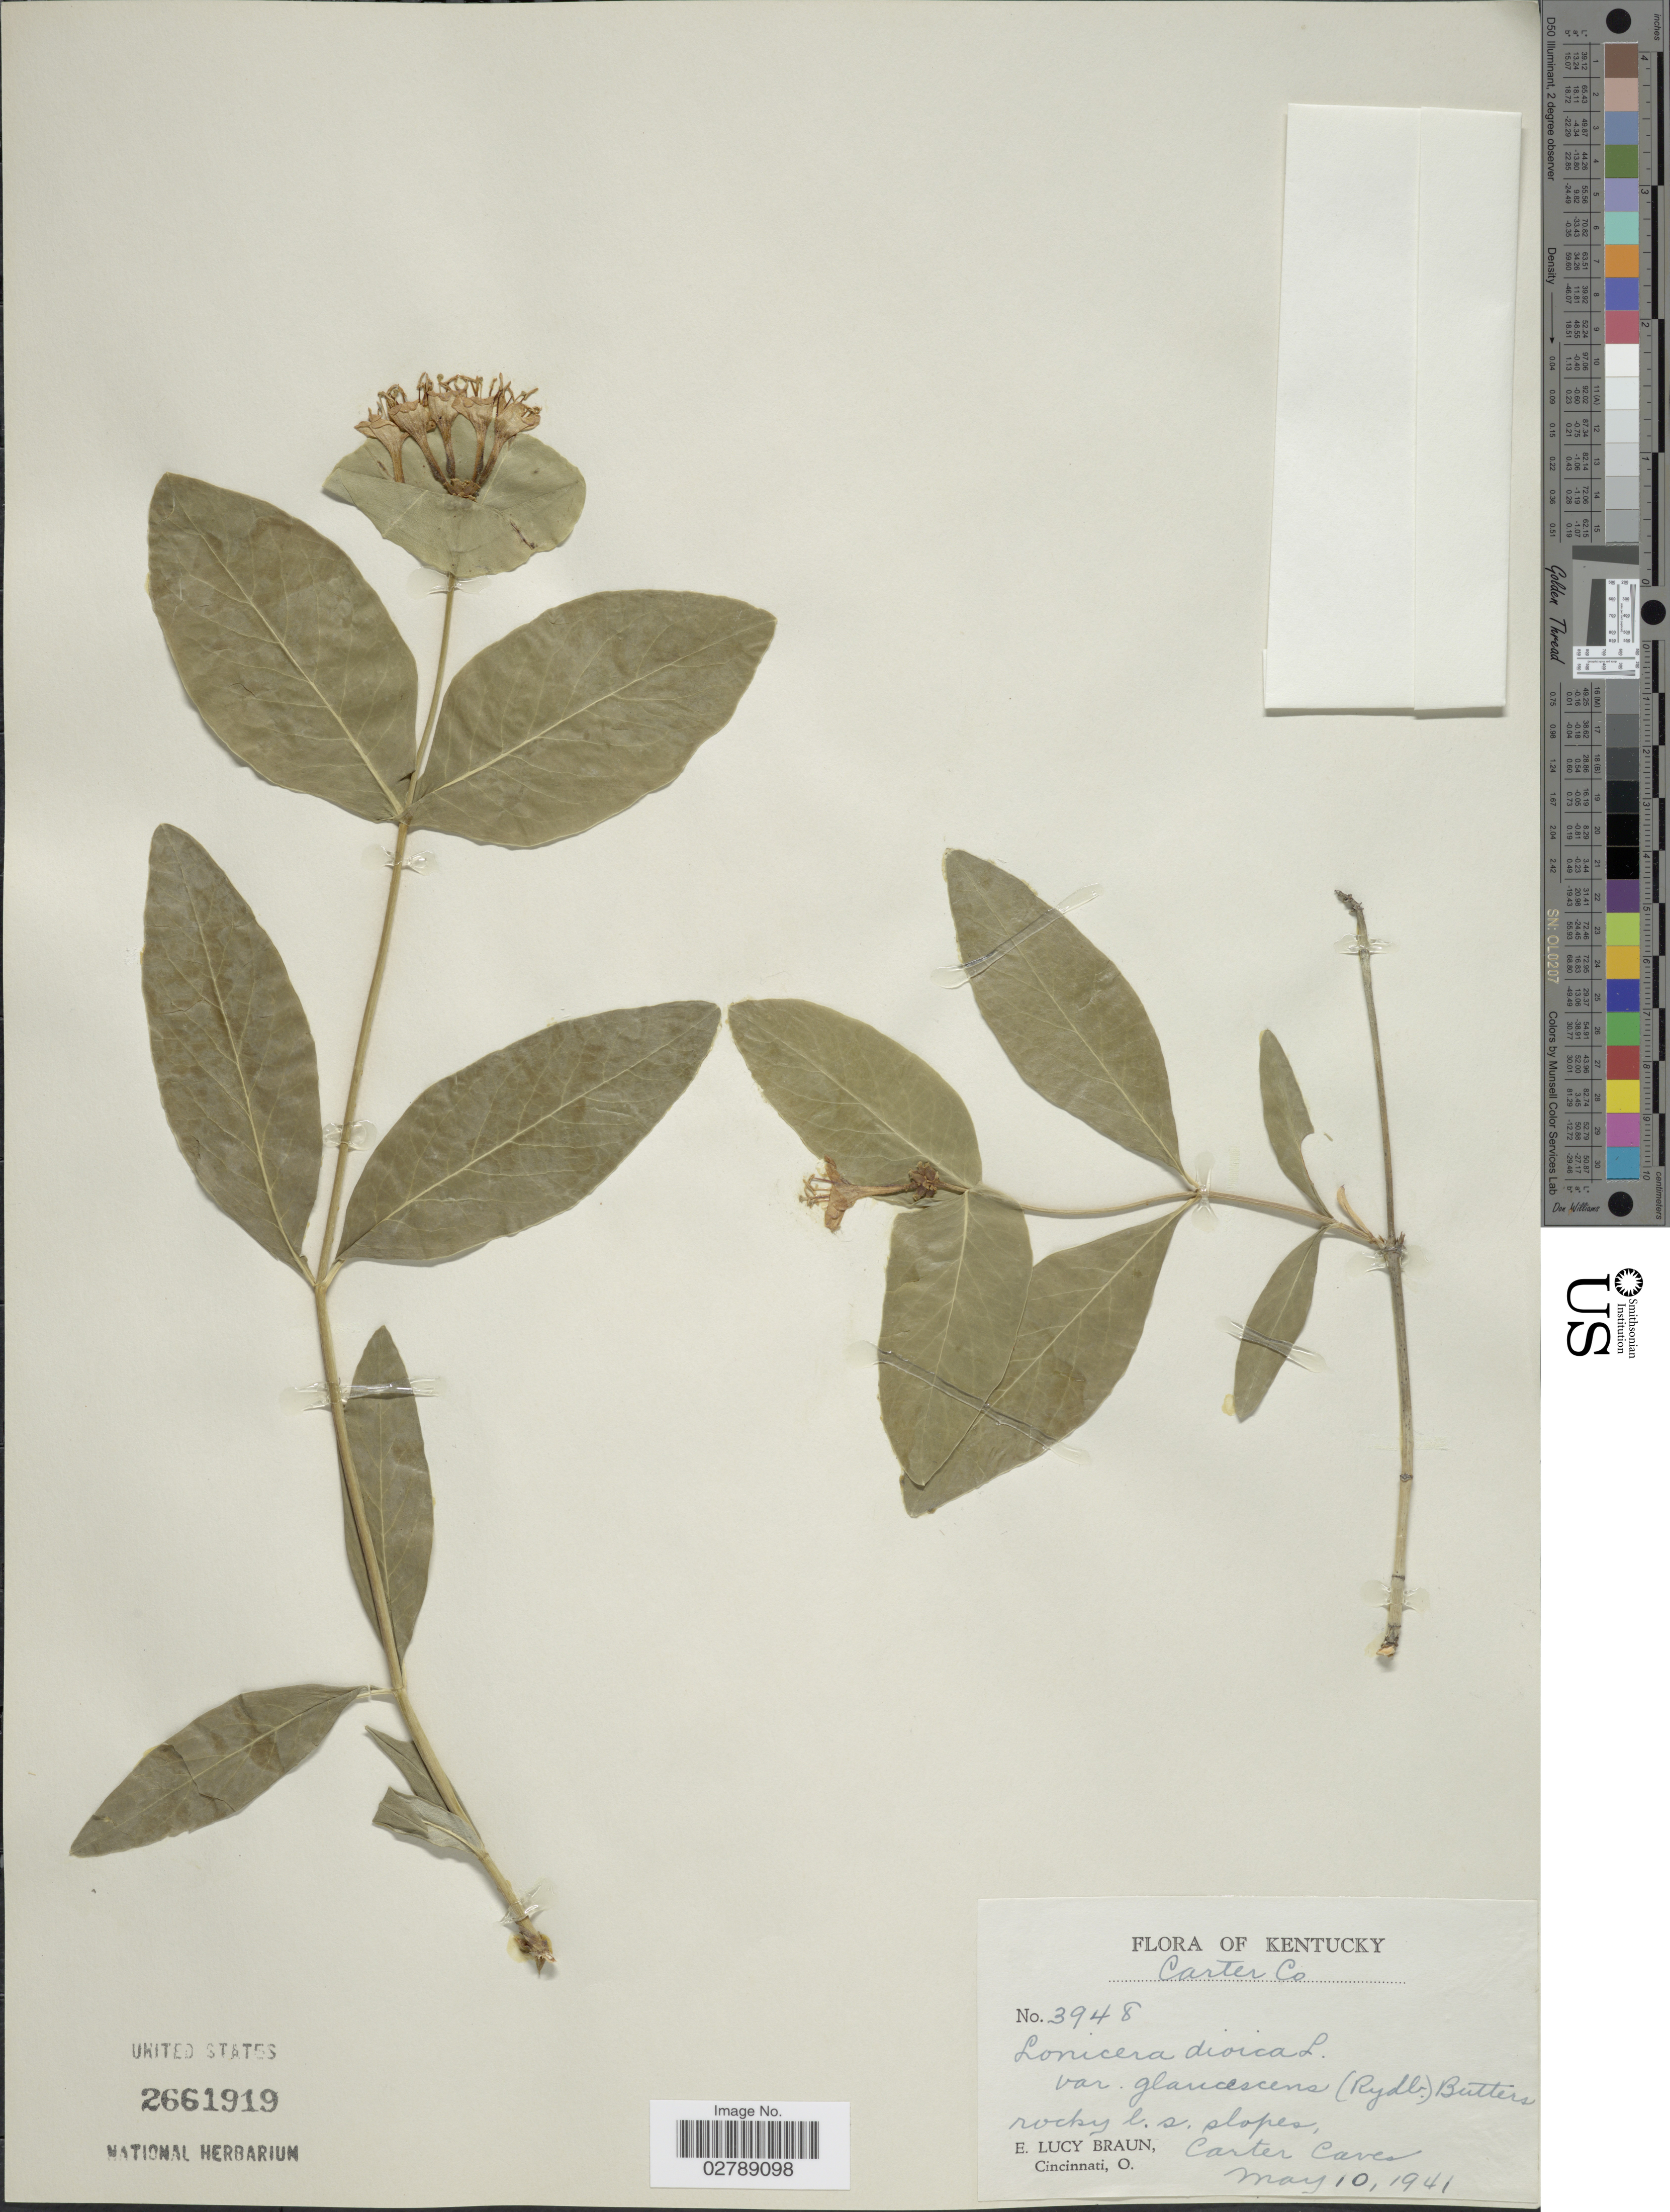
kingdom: Plantae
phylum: Tracheophyta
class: Magnoliopsida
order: Dipsacales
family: Caprifoliaceae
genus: Lonicera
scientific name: Lonicera dioica var. glaucescens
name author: (Rydb.) Butters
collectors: E. L. Braun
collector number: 3948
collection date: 1941-05-10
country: United States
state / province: Kentucky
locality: Carter Co. Carter Caves.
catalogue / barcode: US 2661919